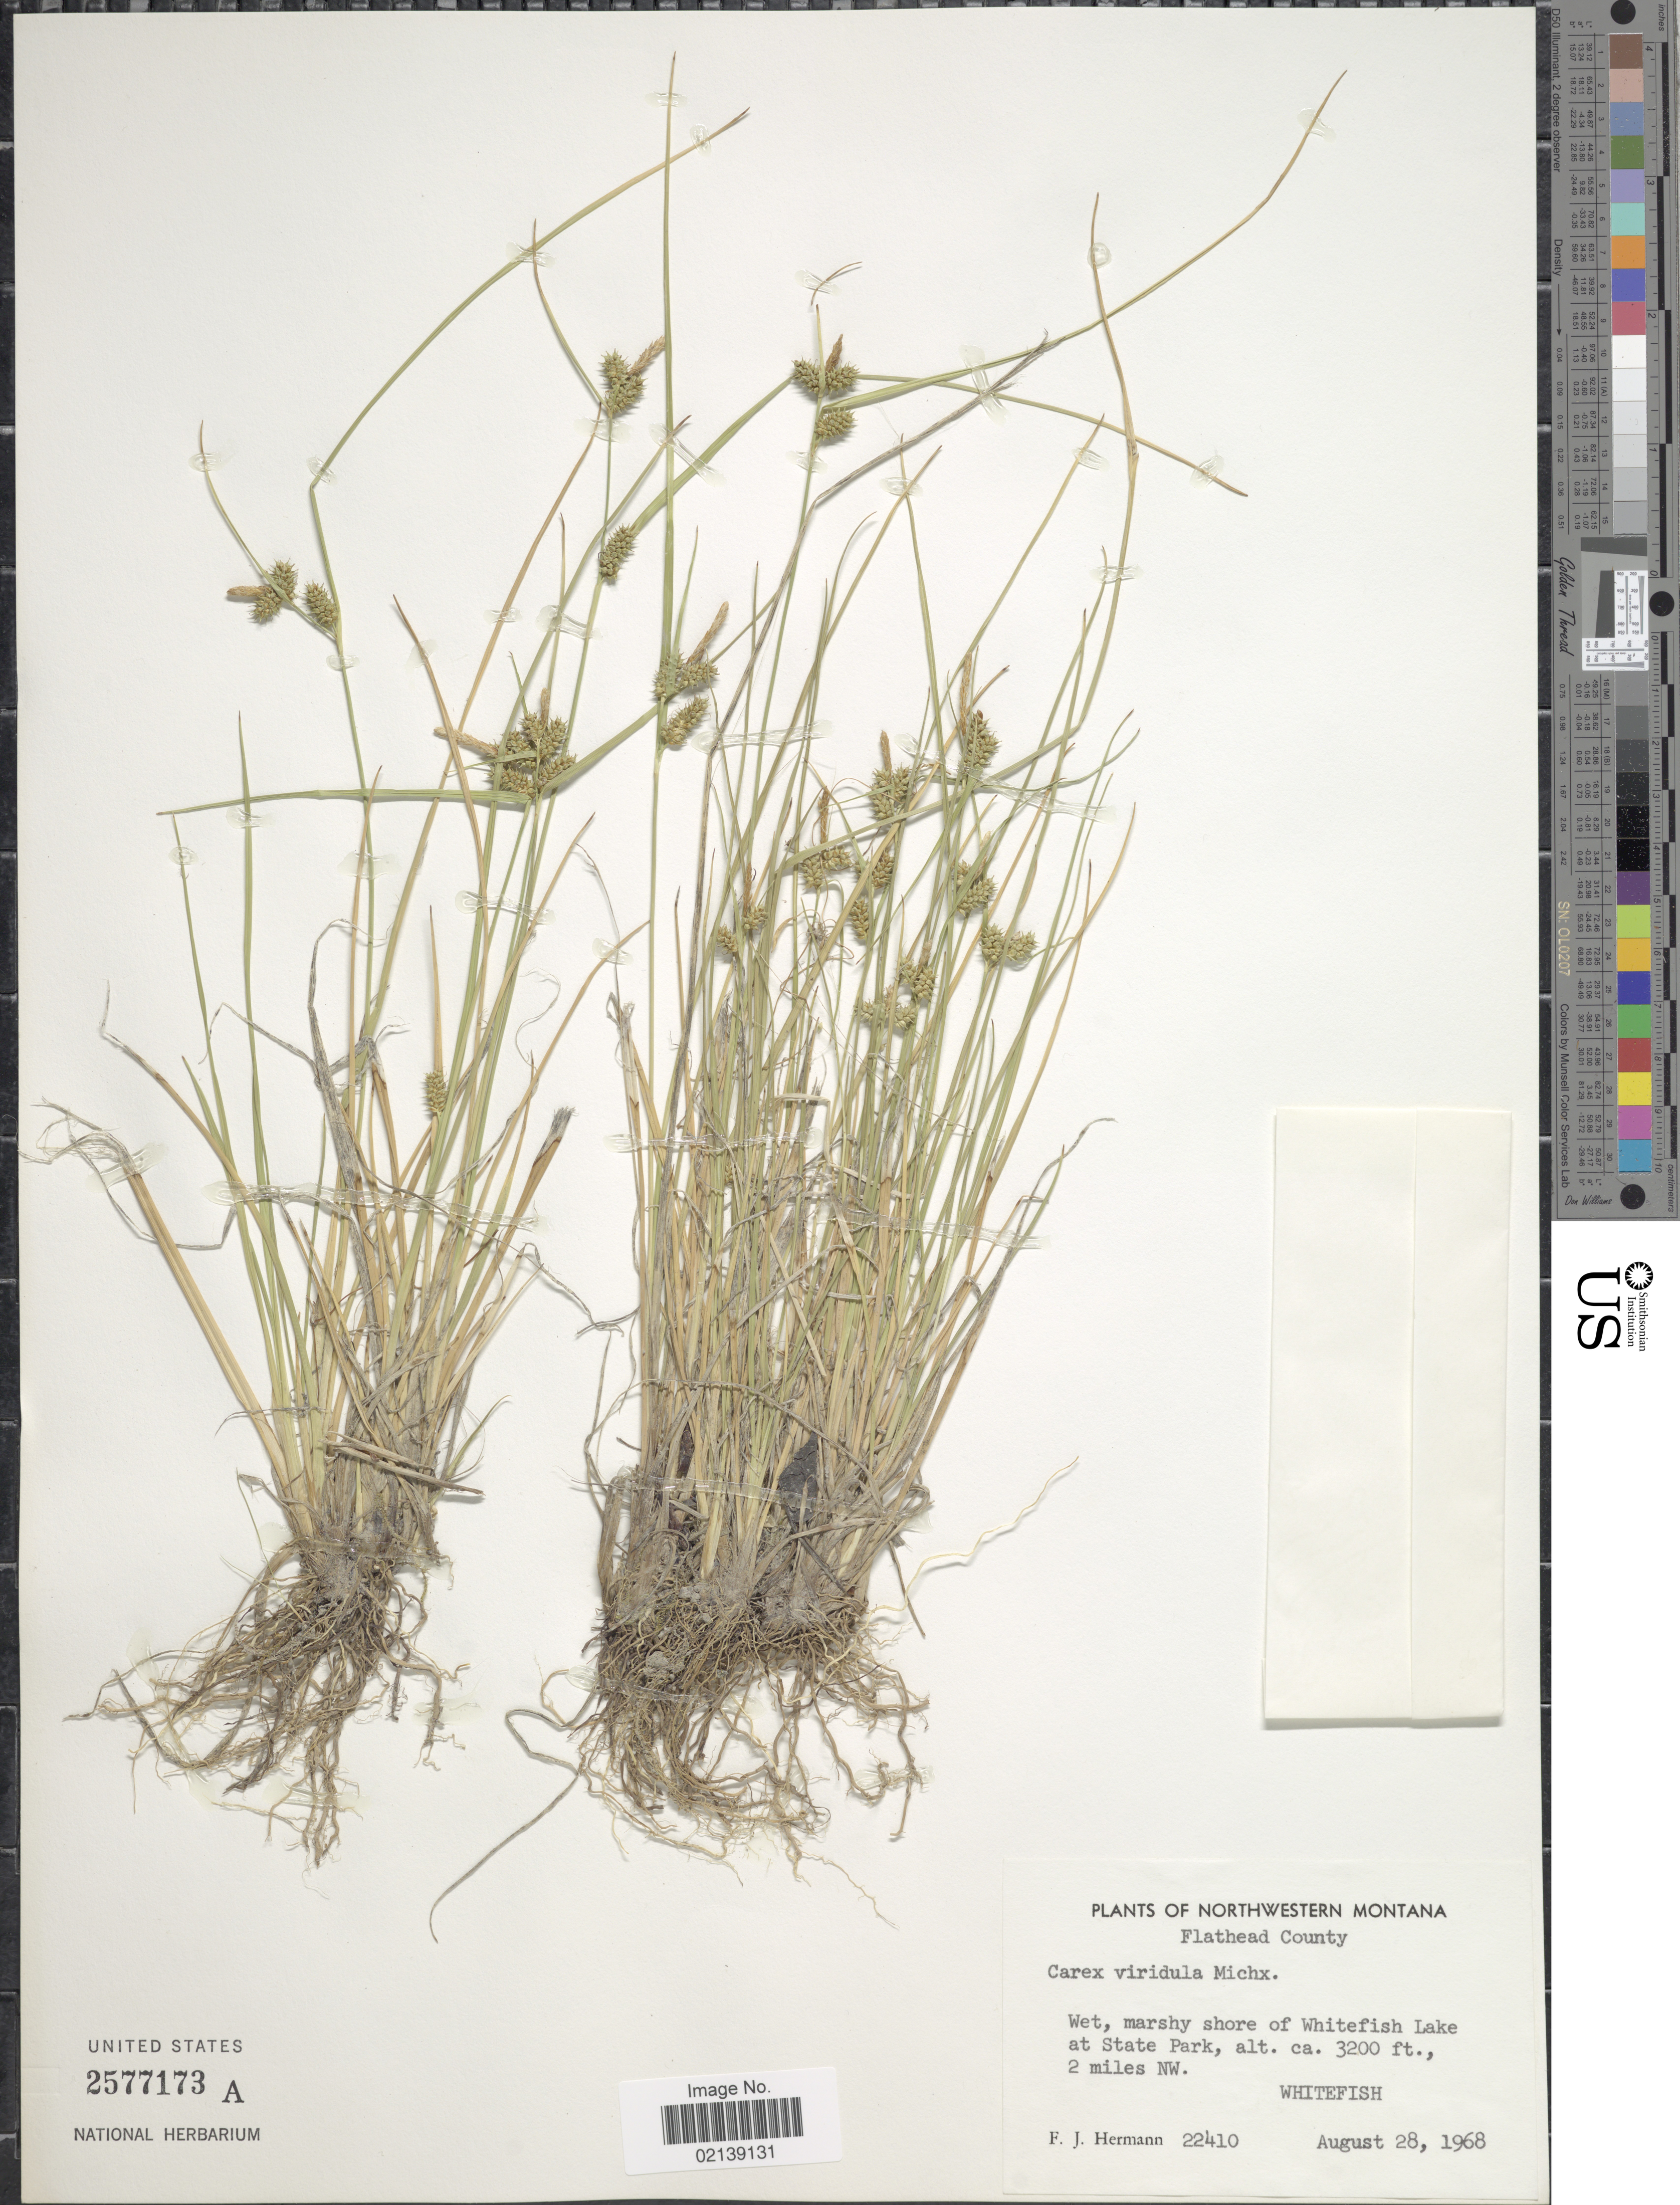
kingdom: Plantae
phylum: Tracheophyta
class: Liliopsida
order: Poales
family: Cyperaceae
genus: Carex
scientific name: Carex oederi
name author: Retz.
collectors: F. J. Hermann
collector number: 22410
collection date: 1968-08-28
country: United States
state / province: Montana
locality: Northwestern Montana, Flathead County, wet, marshy shore of Whitefish Lake at State Park, 2 miles NW. Whitefish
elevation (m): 975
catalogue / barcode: US 2577173A